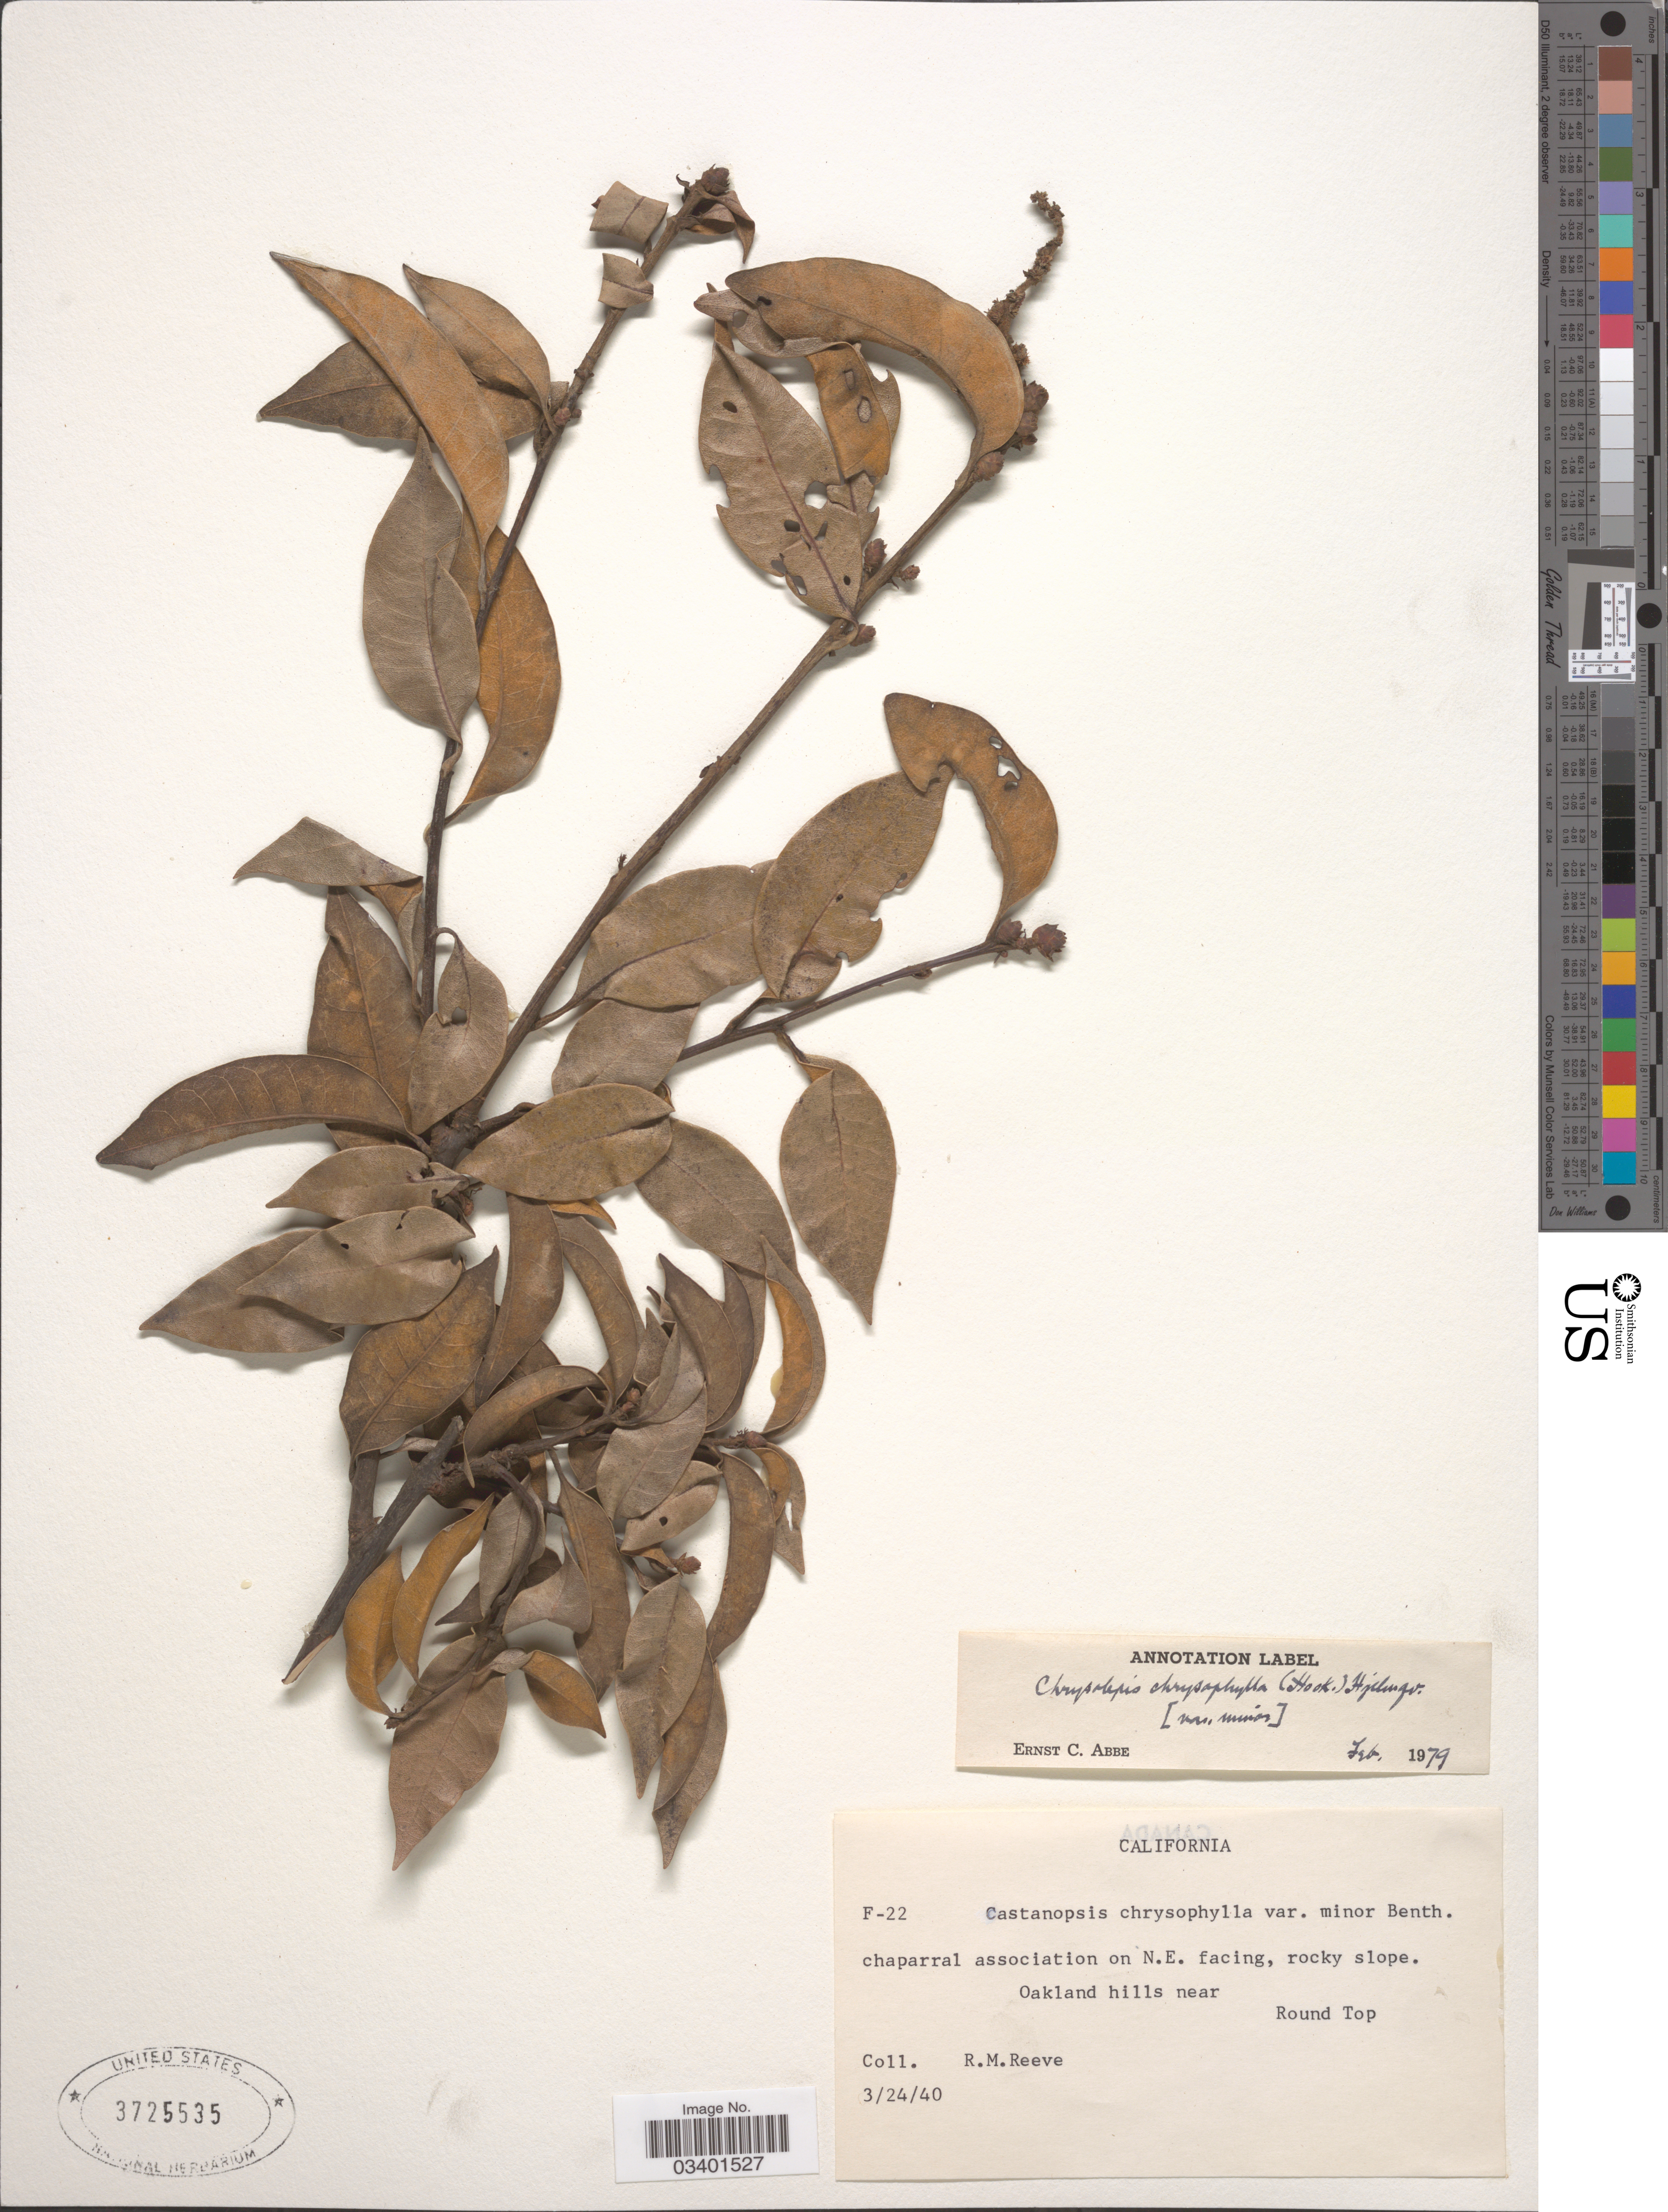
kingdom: Plantae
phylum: Tracheophyta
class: Magnoliopsida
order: Fagales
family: Fagaceae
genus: Chrysolepis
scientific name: Chrysolepis chrysophylla var. minor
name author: (Benth.) A. DC.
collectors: R. Reeve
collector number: F-22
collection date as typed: Transcribed d/m/y: 24/3/40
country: United States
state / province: California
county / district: Alameda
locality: Oakland hills near Round Top.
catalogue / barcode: US 3725535